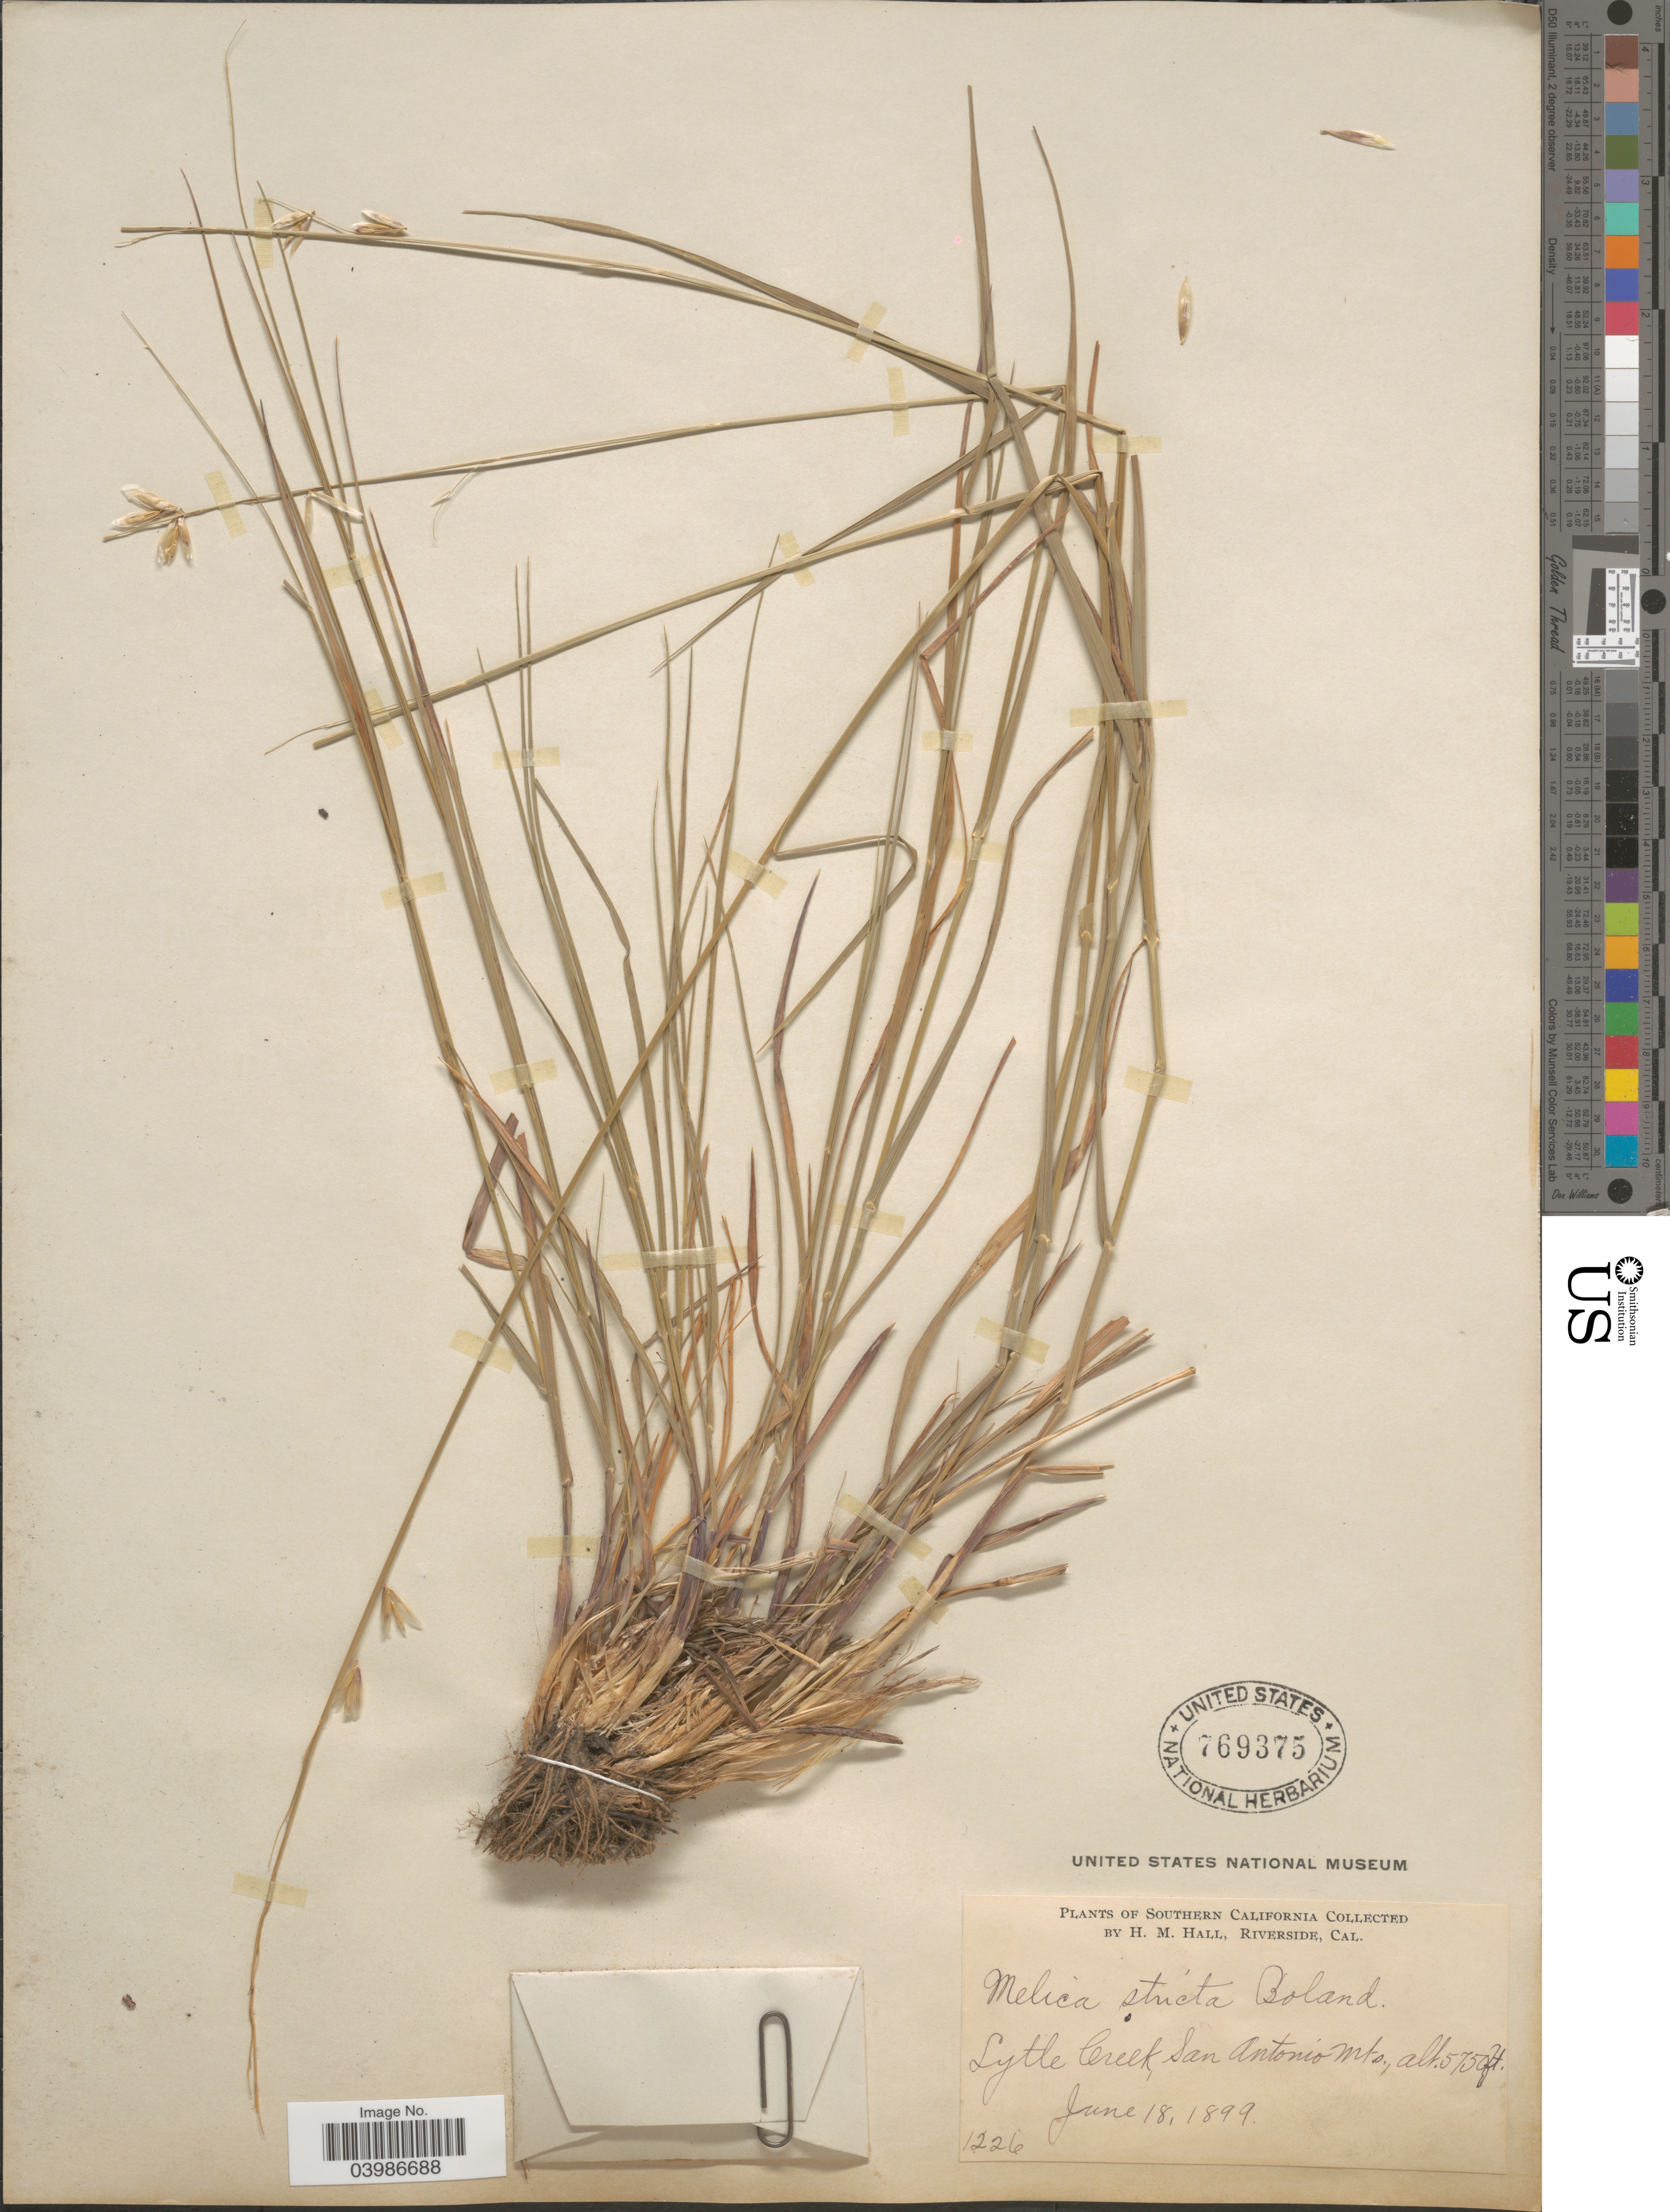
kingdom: Plantae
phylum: Tracheophyta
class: Liliopsida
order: Poales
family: Poaceae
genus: Melica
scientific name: Melica stricta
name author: Bol.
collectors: H. M. Hall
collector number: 1226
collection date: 1899-06-18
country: United States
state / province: California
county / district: Los Angeles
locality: Southern California. Lyttle Creek, San Antonio Mts.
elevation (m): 1753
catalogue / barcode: US 769375